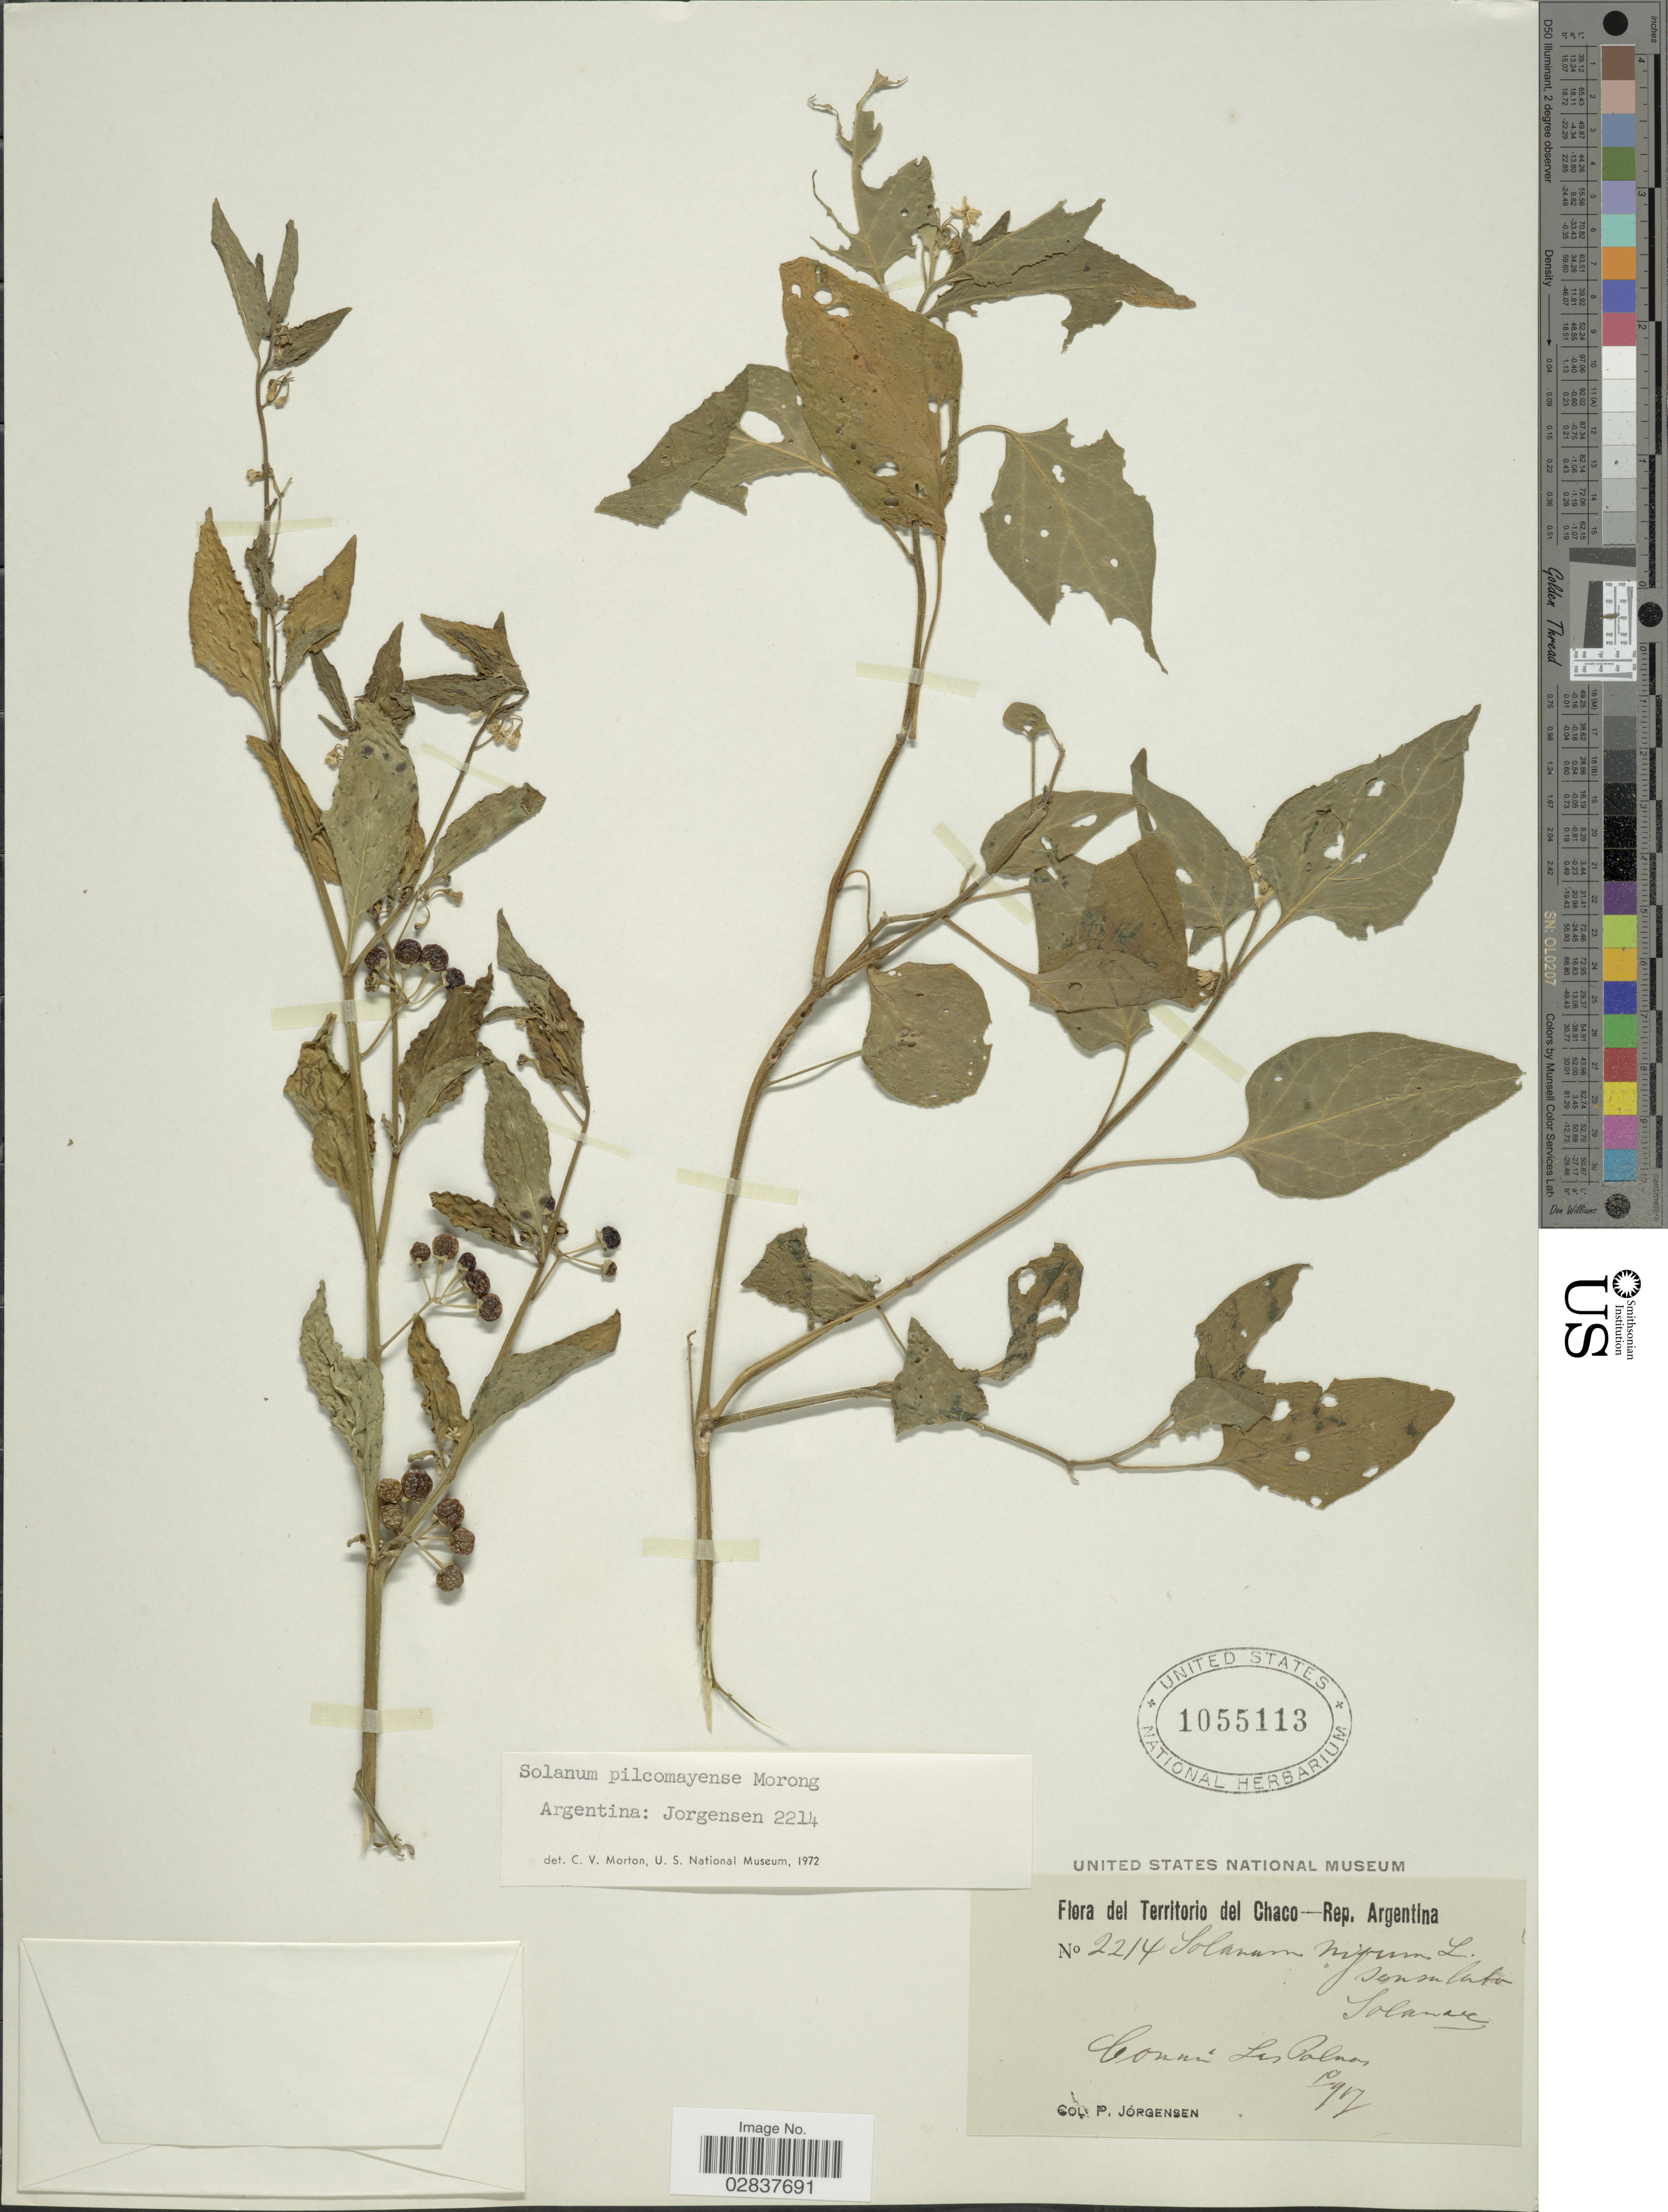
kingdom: Plantae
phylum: Tracheophyta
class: Magnoliopsida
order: Solanales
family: Solanaceae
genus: Solanum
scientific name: Solanum pilcomayense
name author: Morong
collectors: P. Jörgensen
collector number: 2214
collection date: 1917-10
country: Argentina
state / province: Chaco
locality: Común Las Palmas.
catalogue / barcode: US 1055113